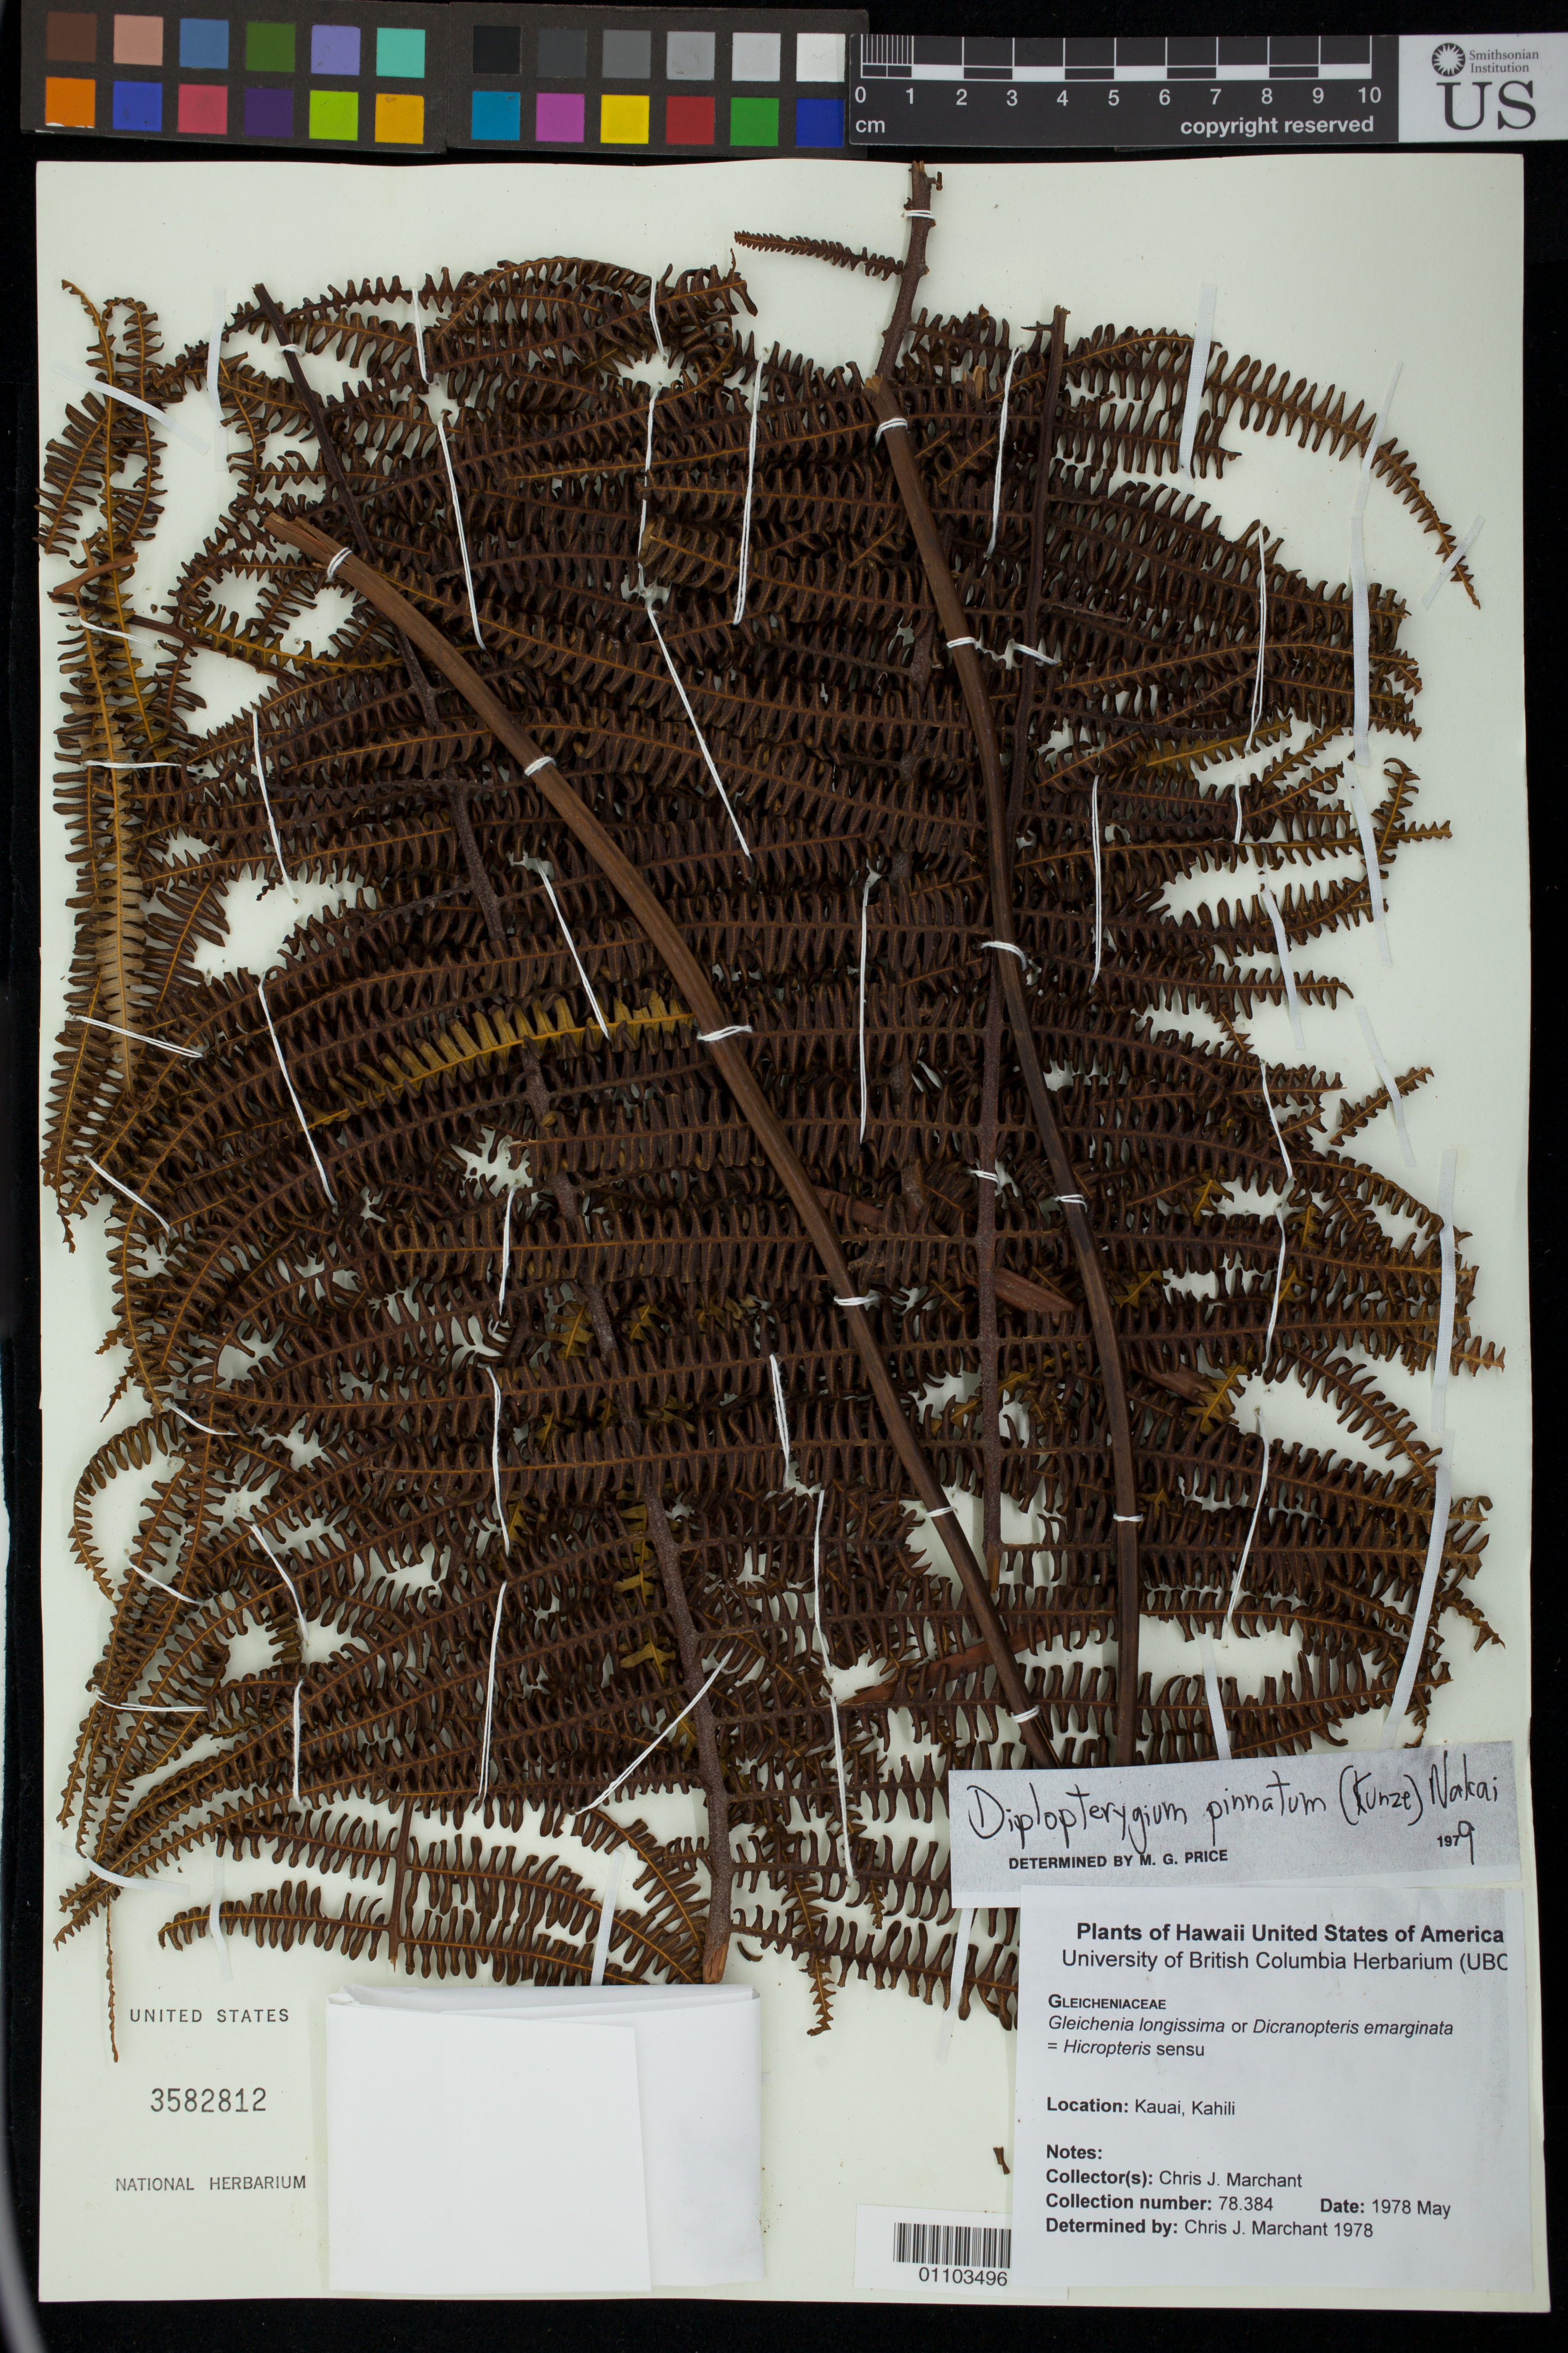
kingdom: Plantae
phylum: Tracheophyta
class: Polypodiopsida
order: Gleicheniales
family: Gleicheniaceae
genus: Diplopterygium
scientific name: Diplopterygium pinnatum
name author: (Kunze) Nakai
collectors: Marchant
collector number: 78.384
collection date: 1978-05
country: United States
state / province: Hawaii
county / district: Kaui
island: Kaua'i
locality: Kahili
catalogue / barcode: US 3582812